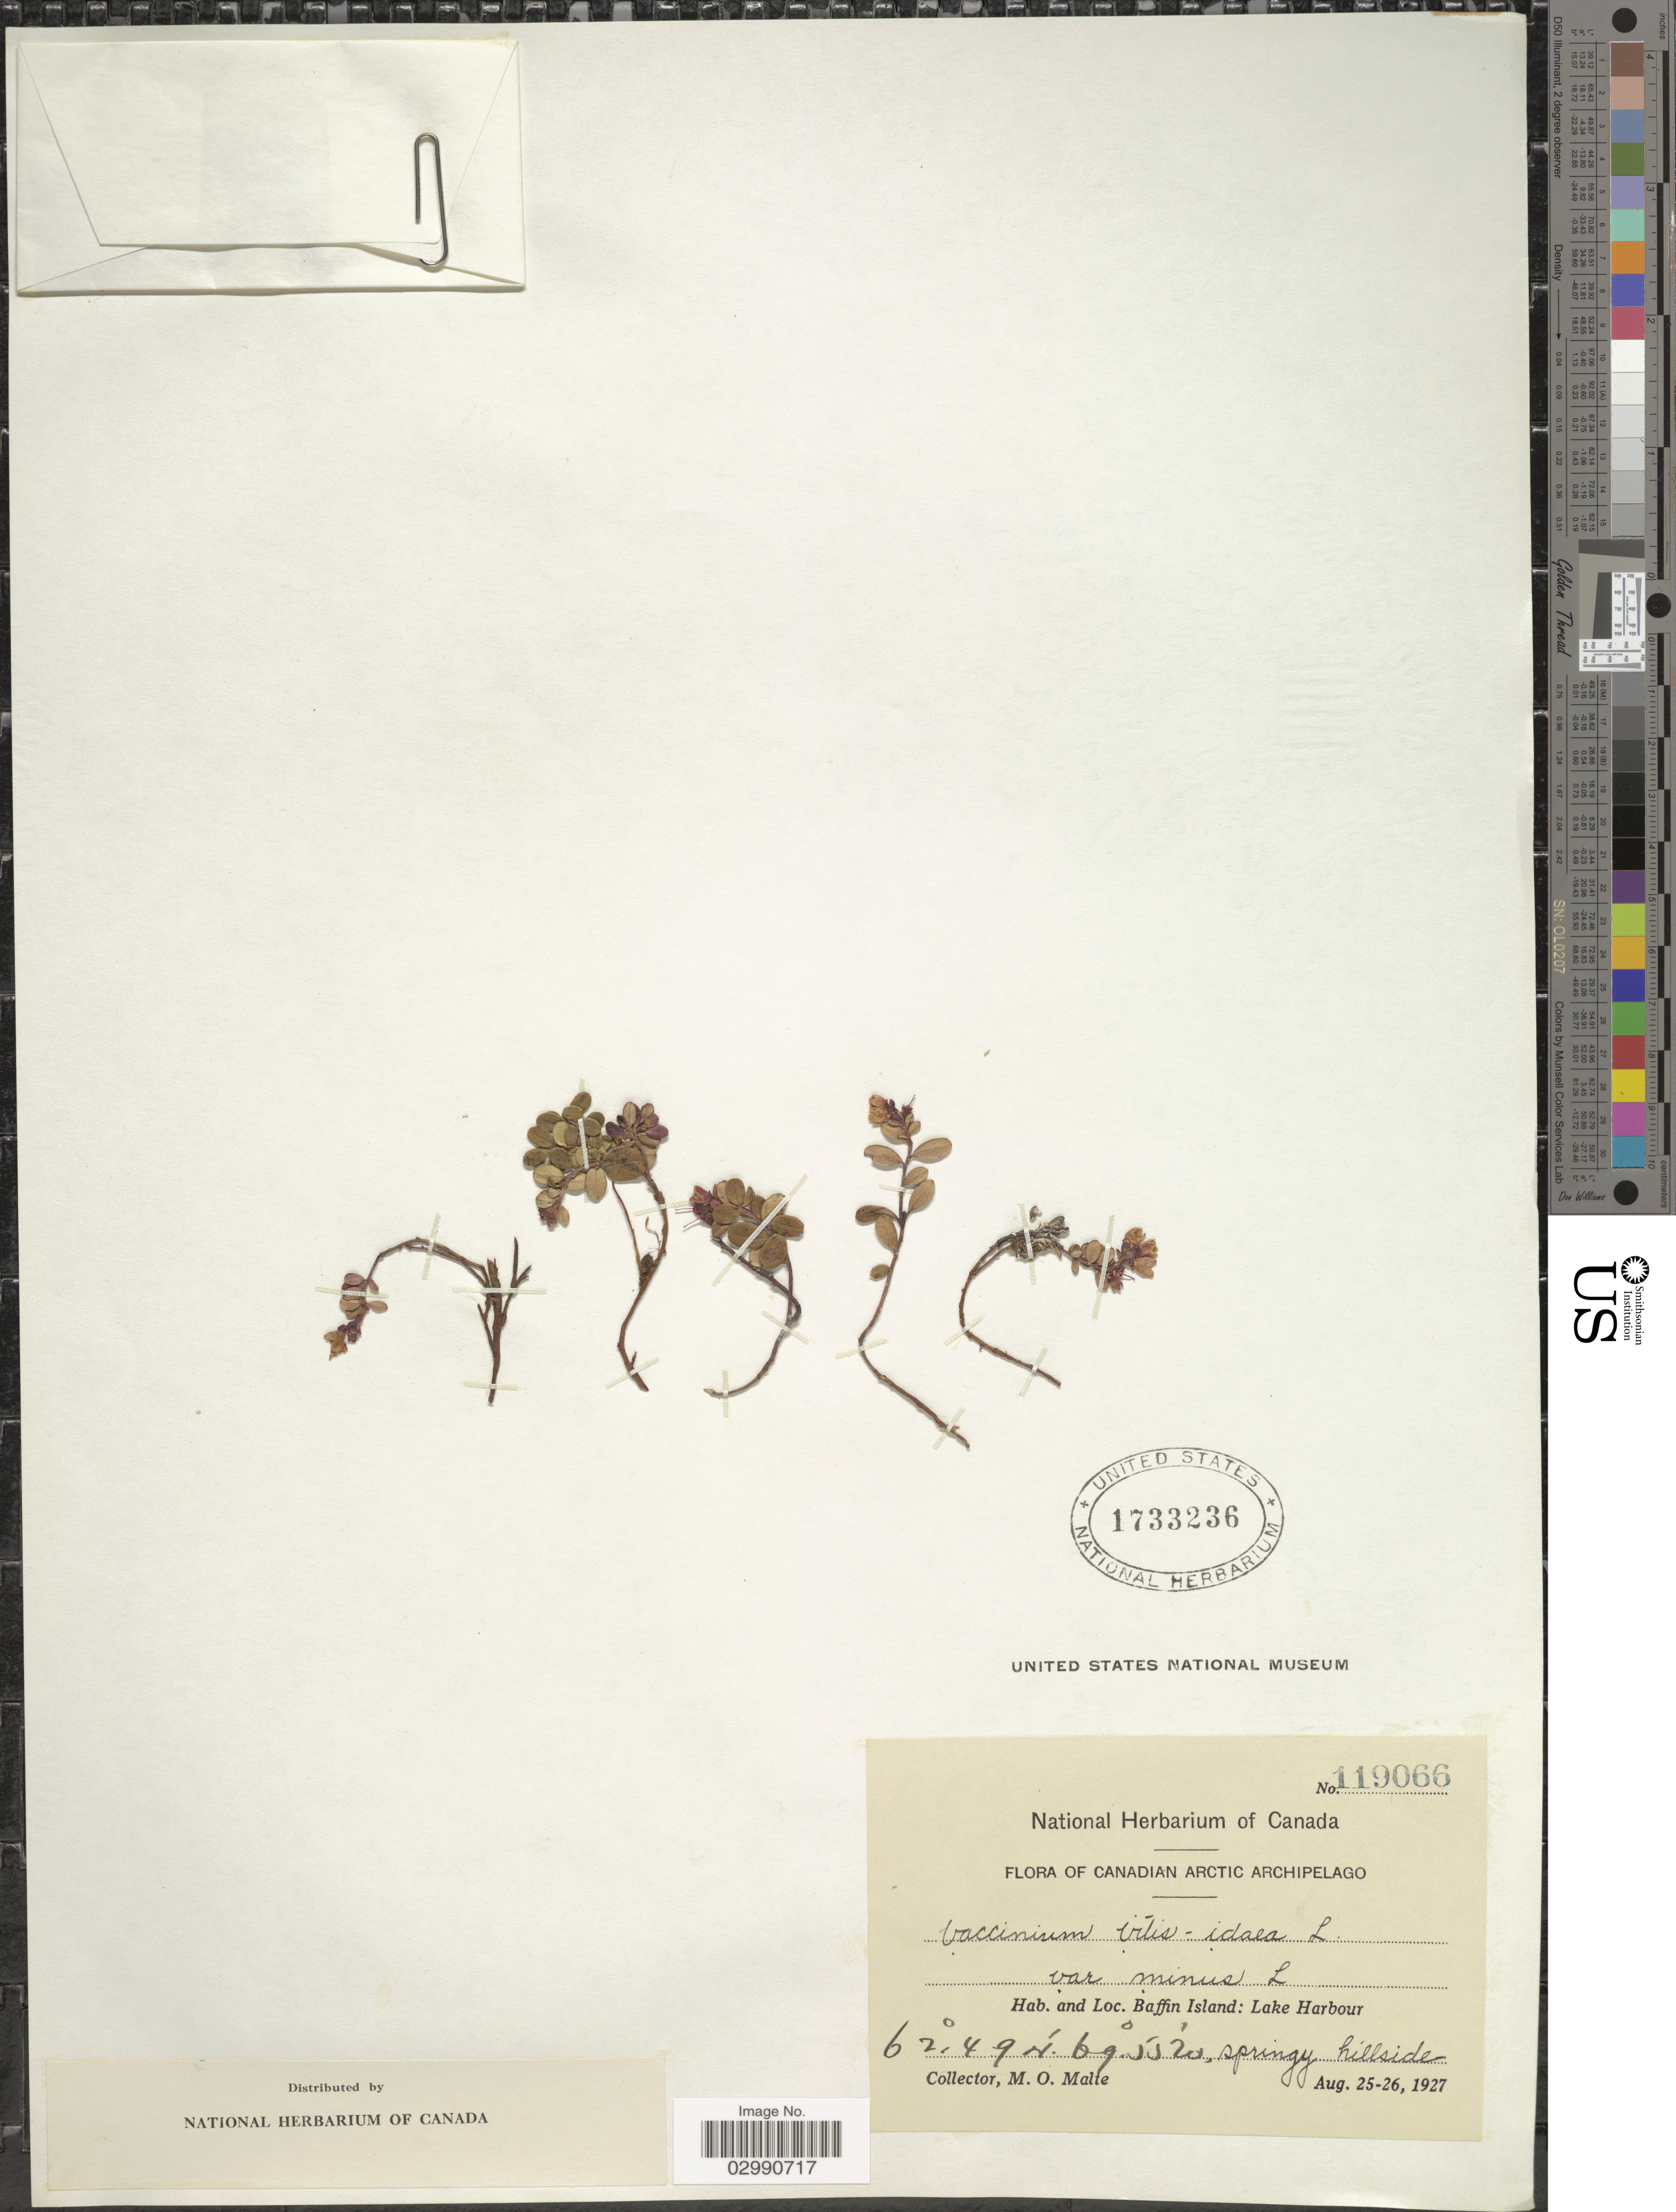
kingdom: Plantae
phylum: Tracheophyta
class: Magnoliopsida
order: Ericales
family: Ericaceae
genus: Vaccinium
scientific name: Vaccinium vitis-idaea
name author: L.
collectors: M. O. Malte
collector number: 119066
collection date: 1927-08-25/1927-08-26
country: Canada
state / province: Nunavut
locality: Canadian Arctic Archipelago, Baffin Island: Lake Harbour.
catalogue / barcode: US 1733236